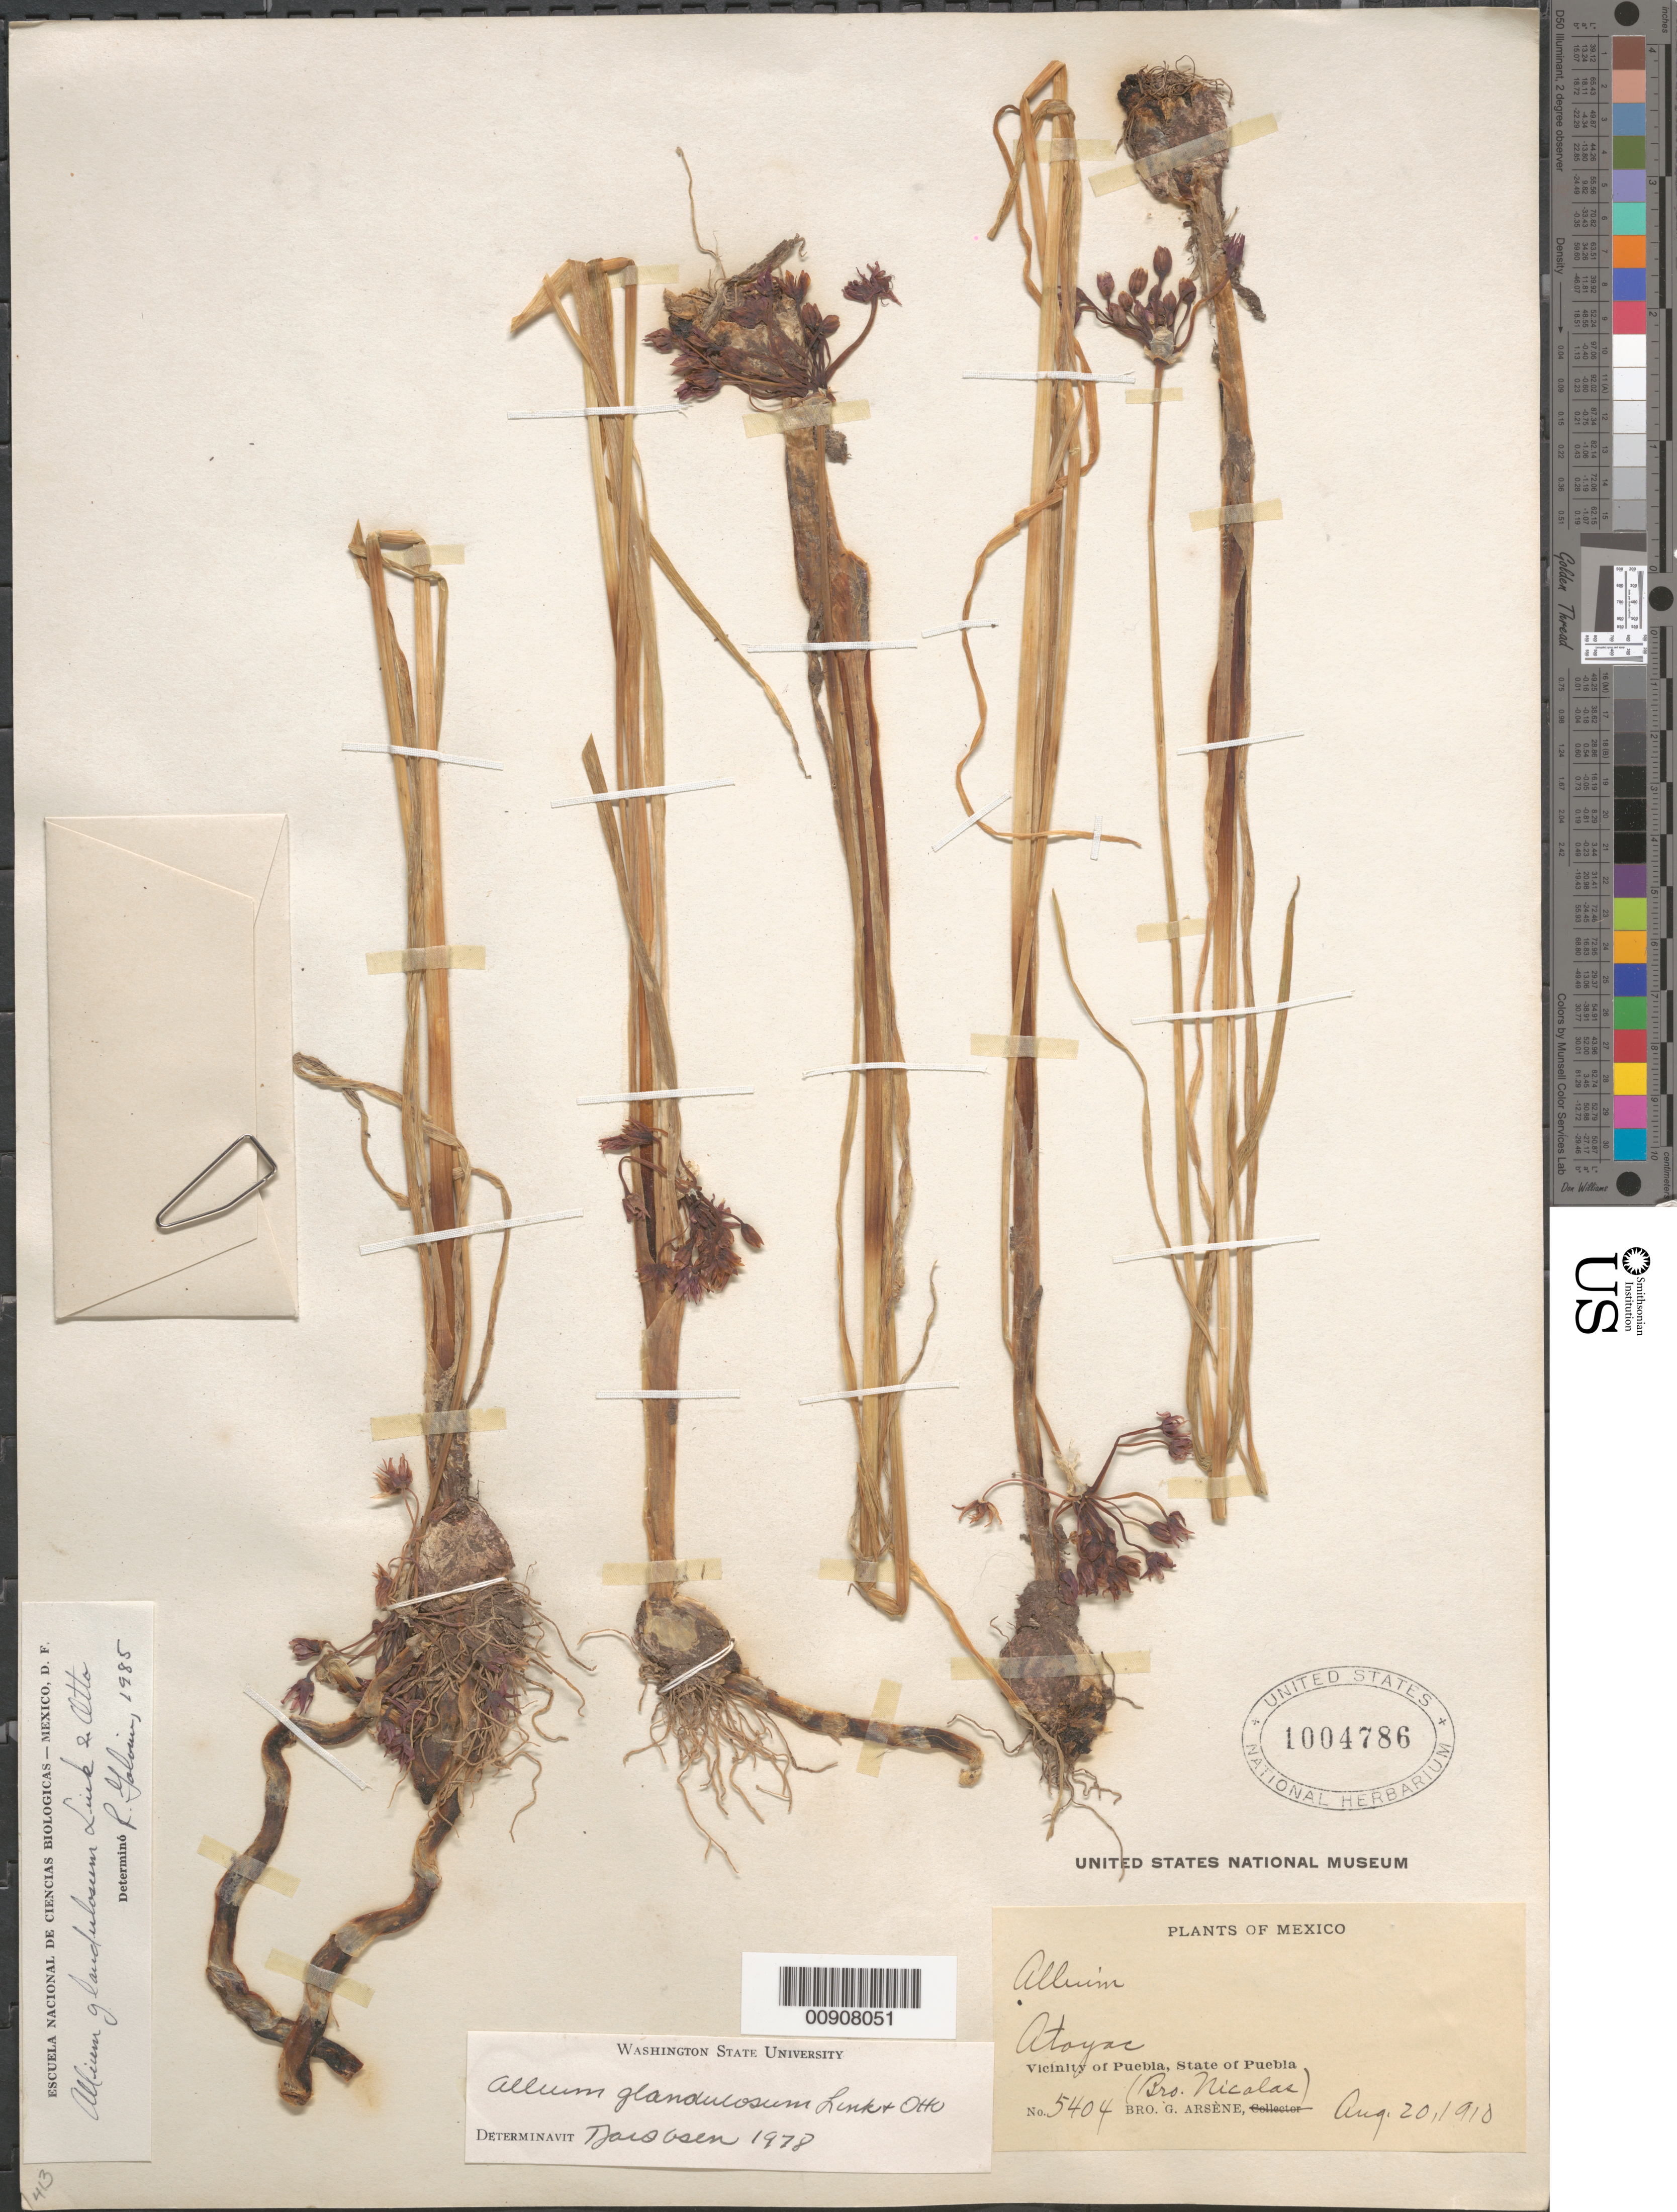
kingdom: Plantae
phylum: Tracheophyta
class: Liliopsida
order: Asparagales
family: Amaryllidaceae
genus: Allium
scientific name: Allium glandulosum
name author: Link & Otto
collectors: B. Nicolas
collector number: Arsène, Bro. G. No. 5404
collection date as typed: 20 Aug 1910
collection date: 1910-08-20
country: Mexico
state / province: Puebla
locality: Atoyac, Vicinity of Puebla, State of Puebla.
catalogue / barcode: US 1004786